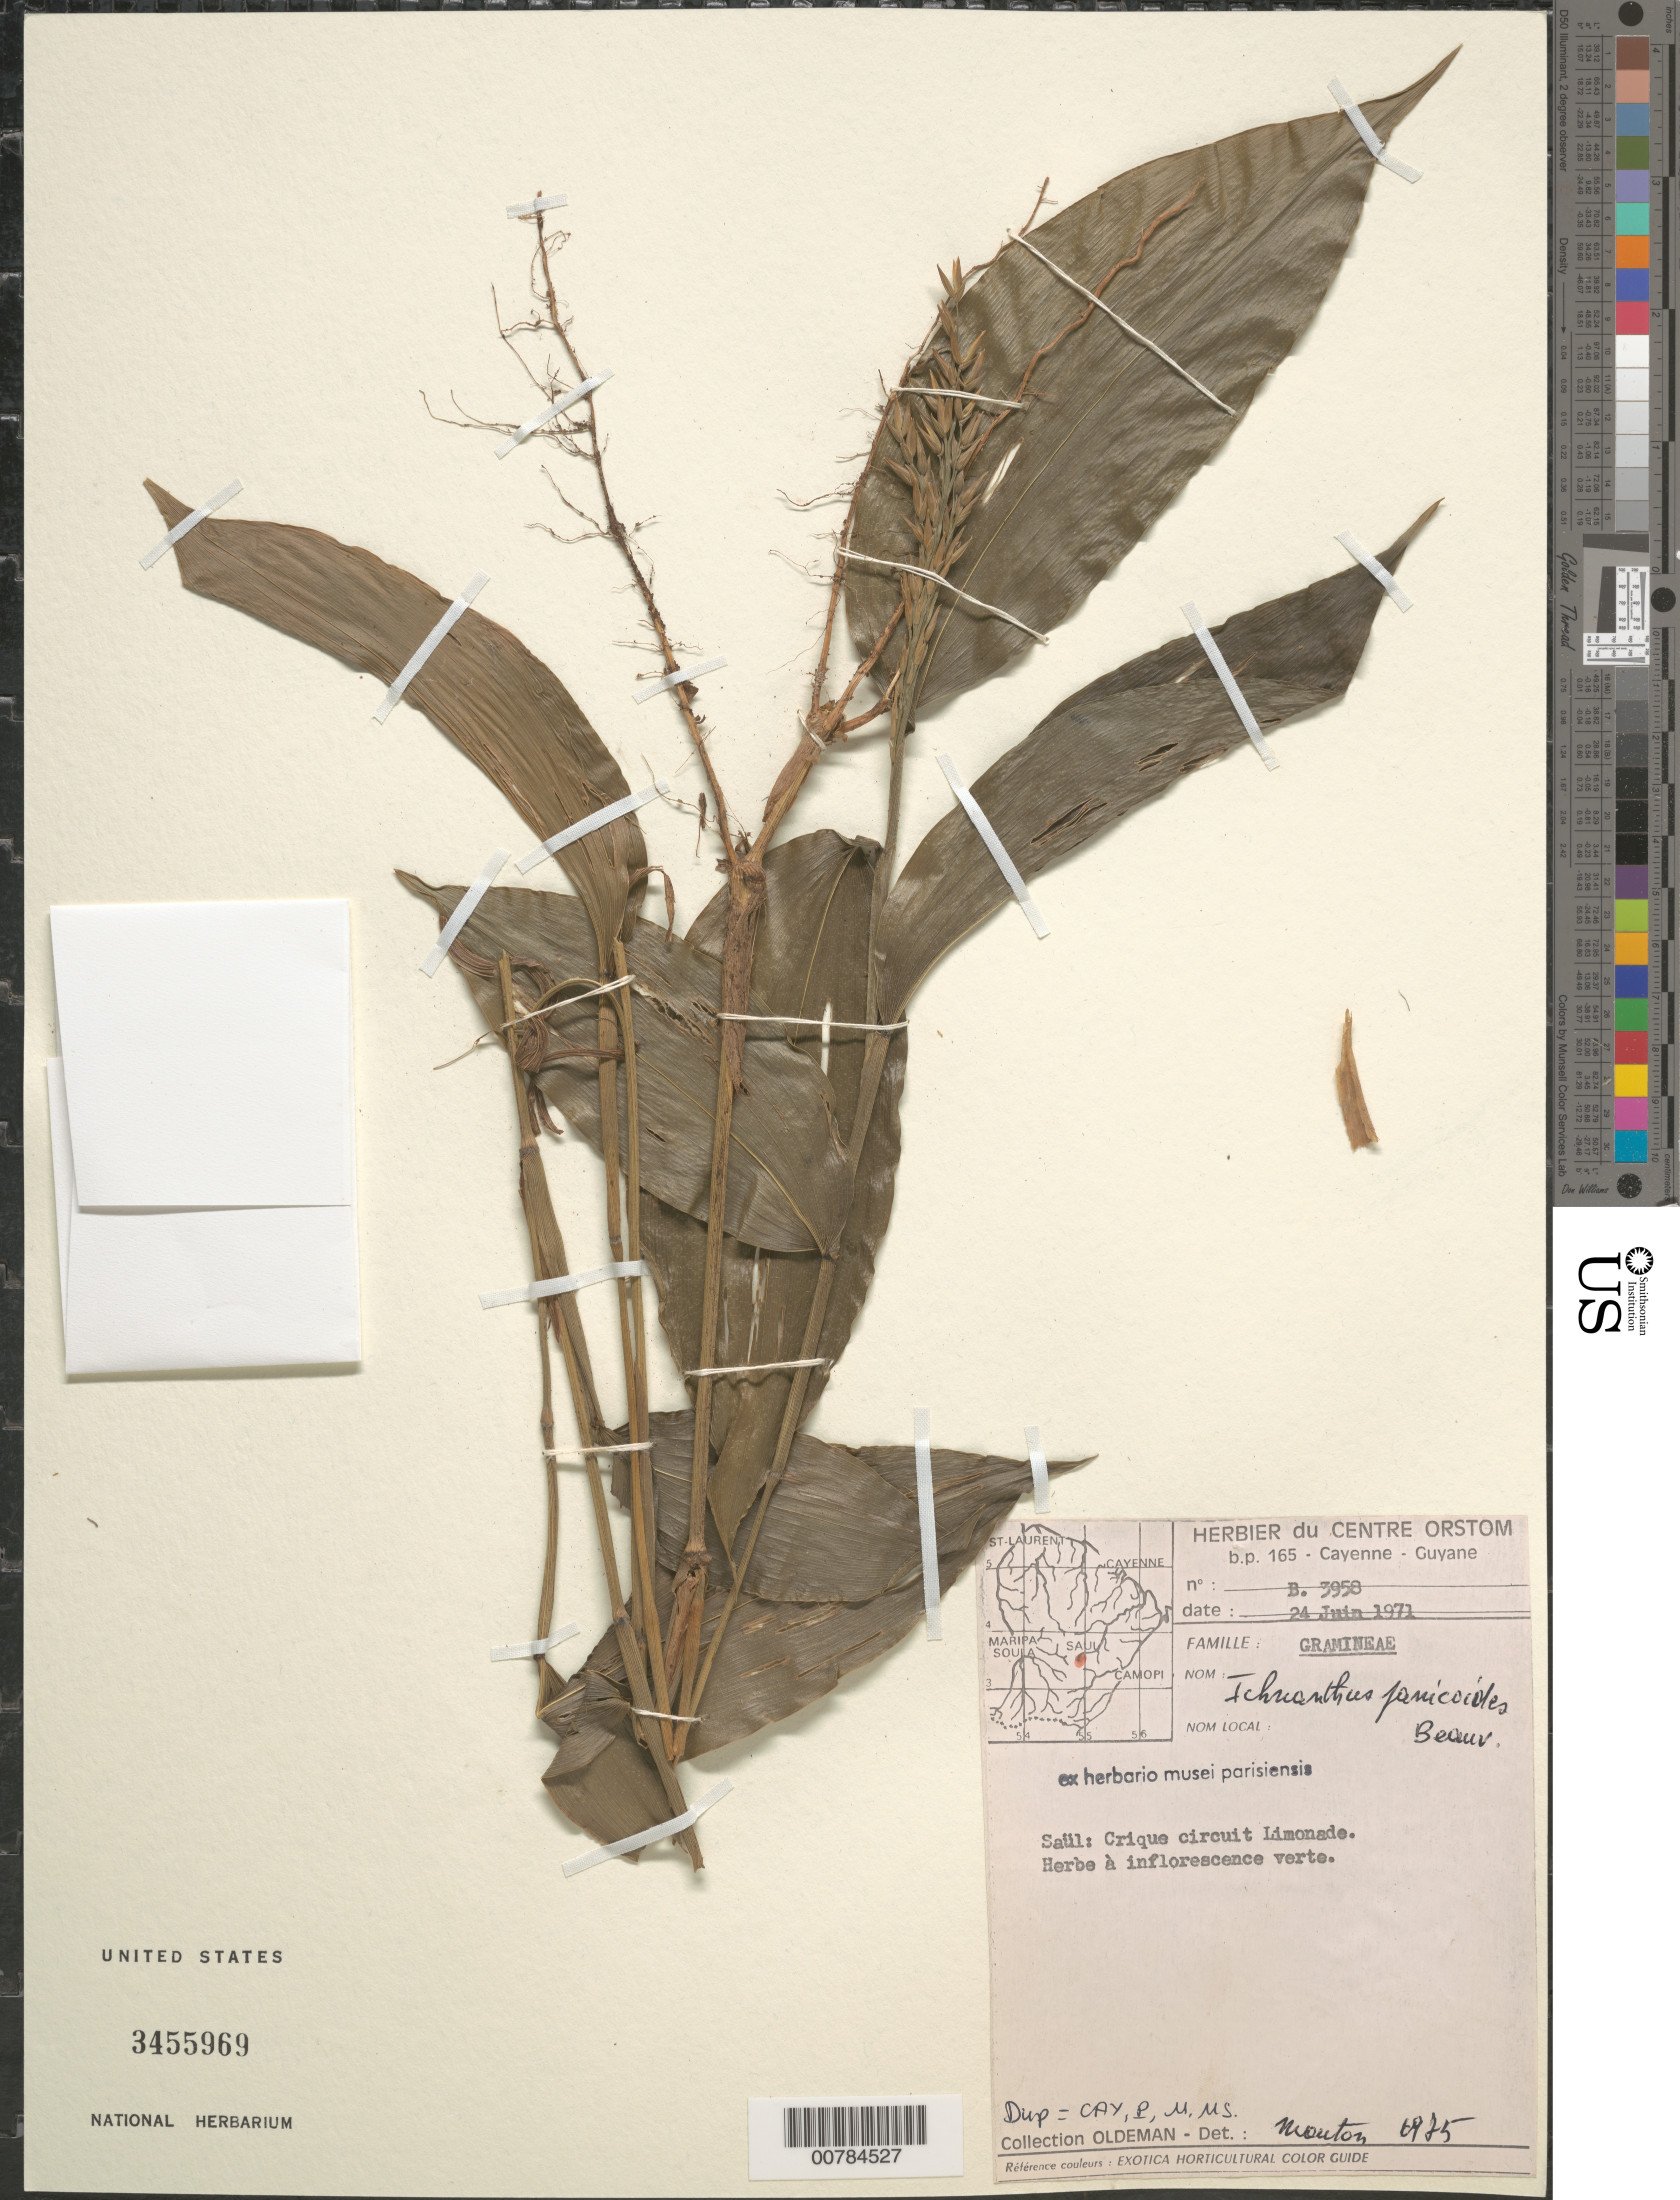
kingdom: Plantae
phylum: Tracheophyta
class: Liliopsida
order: Poales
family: Poaceae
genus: Ichnanthus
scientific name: Ichnanthus panicoides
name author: P. Beauv.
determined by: Morton, --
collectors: R. Oldeman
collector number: B 3958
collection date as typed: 24-Jun-71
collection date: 1971-06-24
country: French Guiana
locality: Saül, Crique circuit Limonade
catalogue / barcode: US 3455969